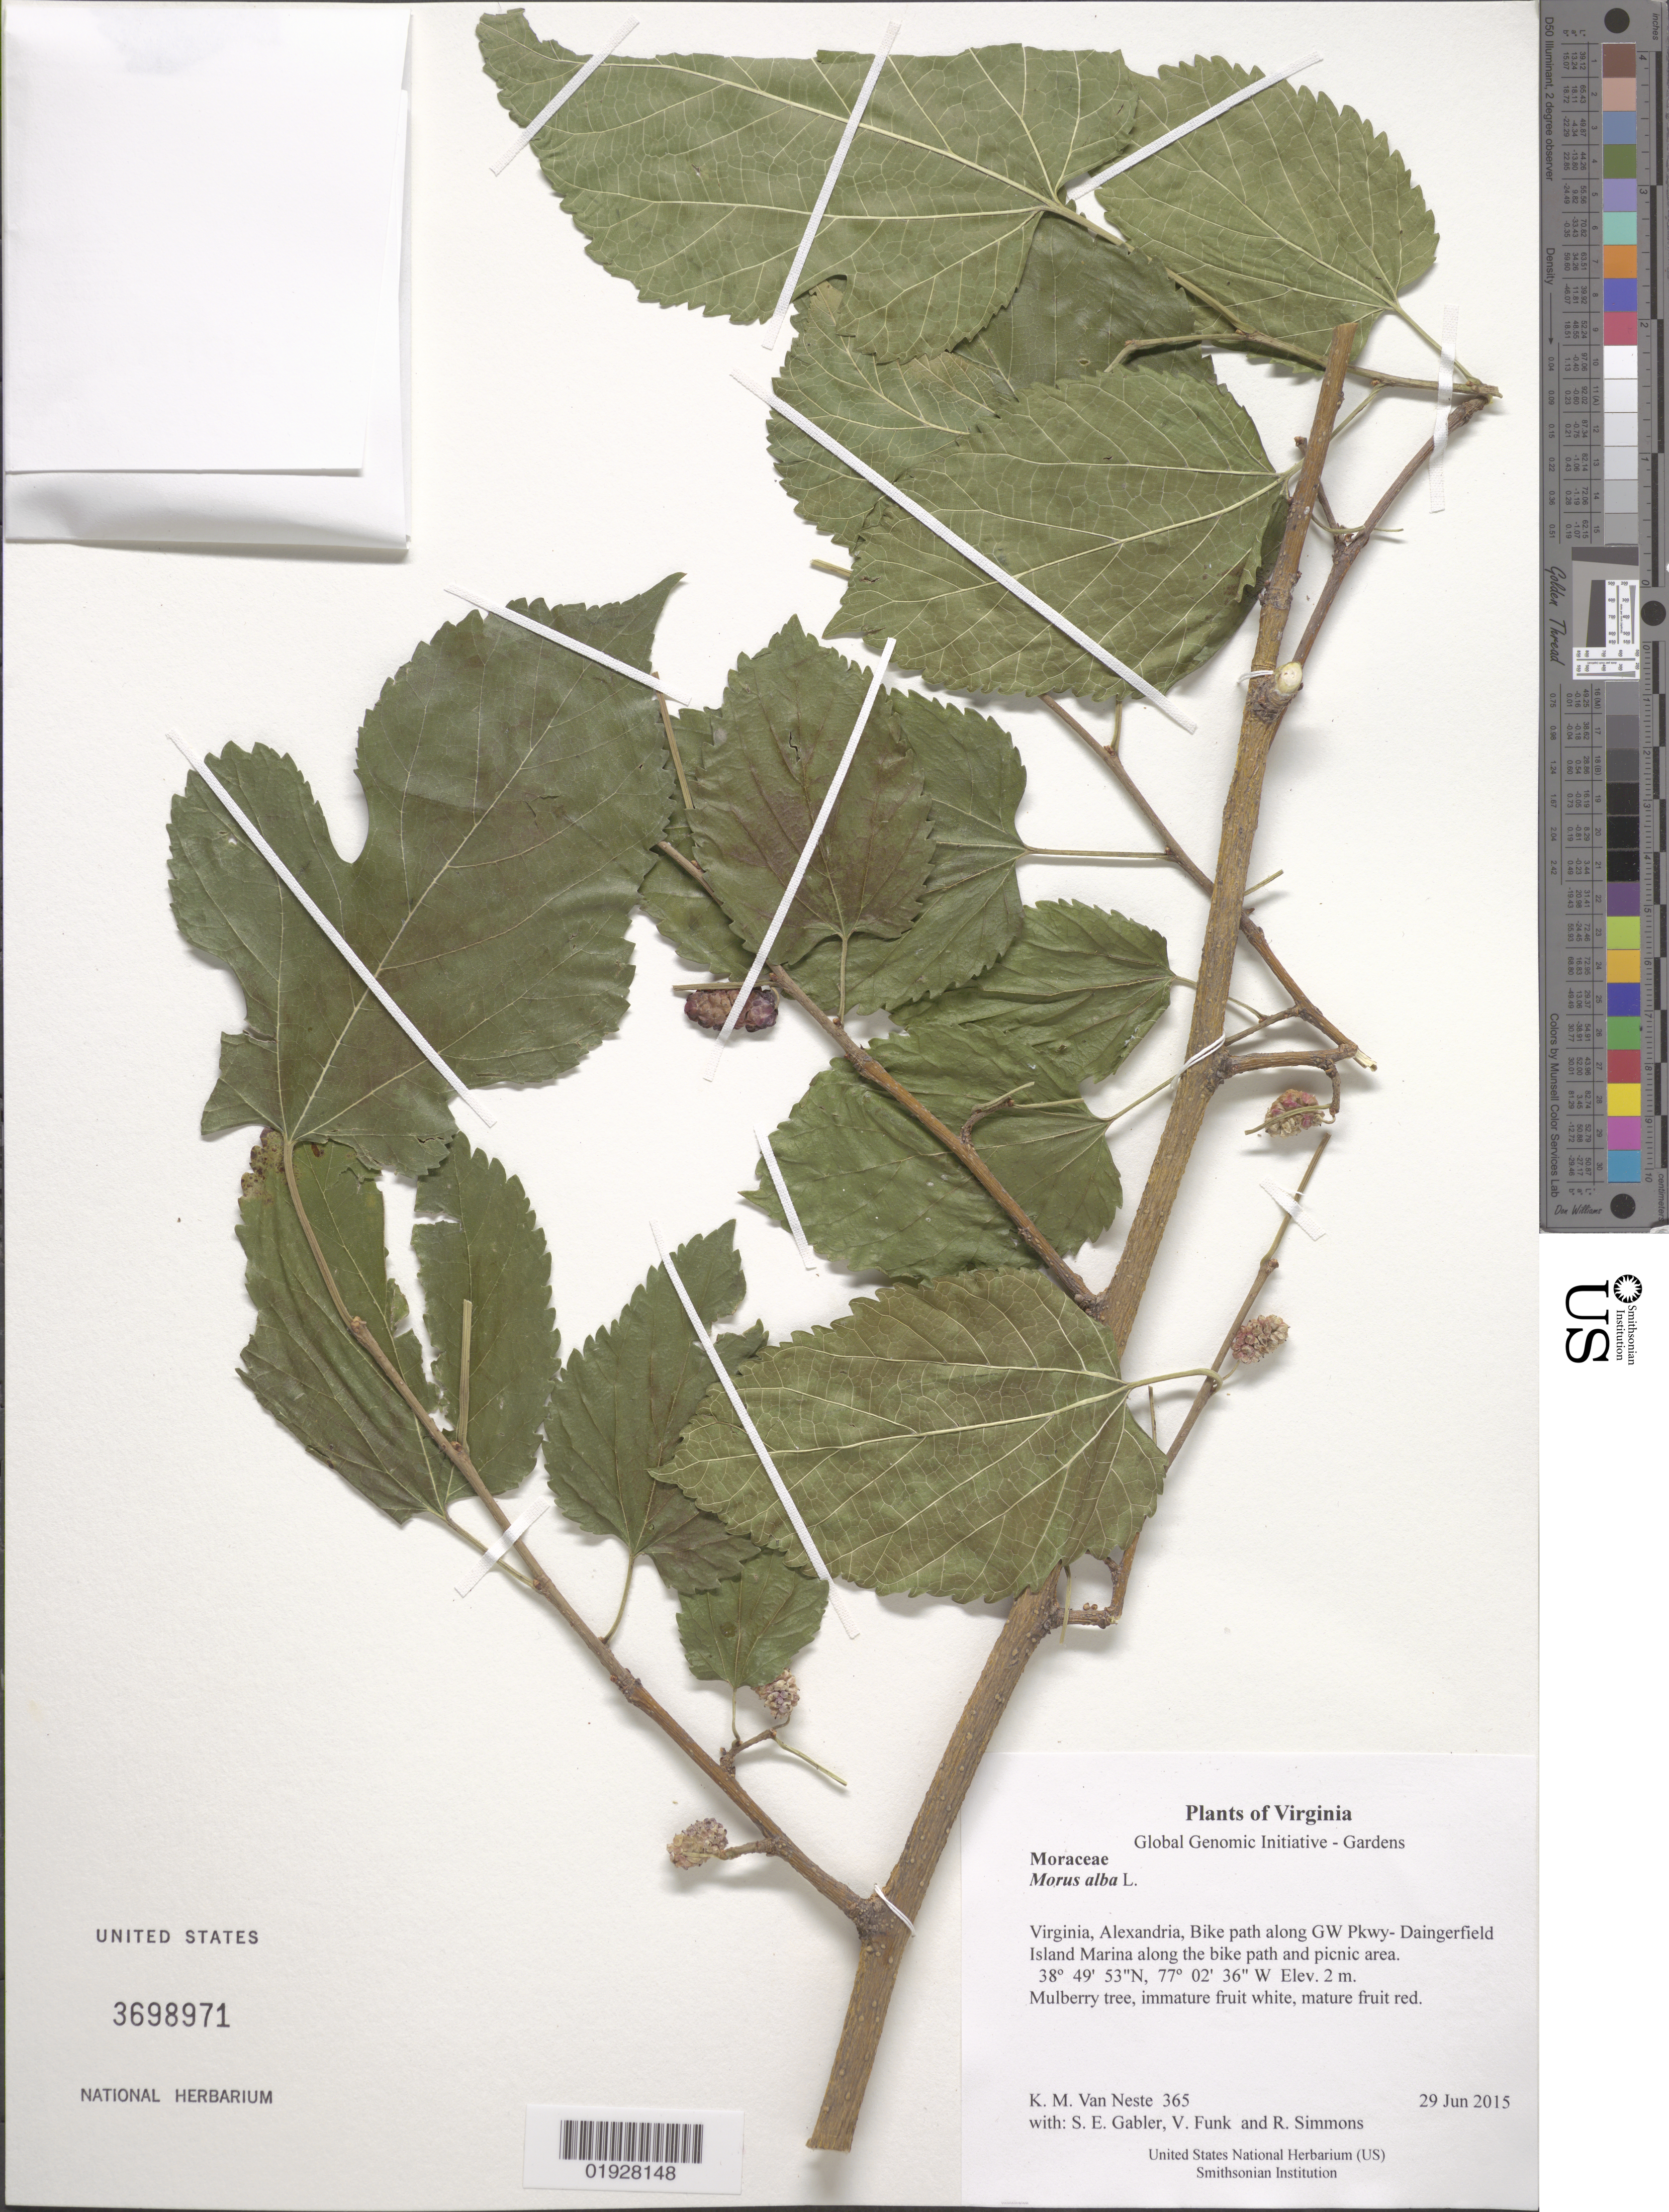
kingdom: Plantae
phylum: Tracheophyta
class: Magnoliopsida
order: Rosales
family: Moraceae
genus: Morus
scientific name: Morus alba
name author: L.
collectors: K. M. Van Neste, S. E. Gabler, V. Funk & R. Simmons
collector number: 365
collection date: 2015-06-29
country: United States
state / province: Virginia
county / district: City of Alexandria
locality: Bike path along GW Pkwy- Dangerfield Island Marina along the bike path and picnic area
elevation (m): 2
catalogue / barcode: US 3698971